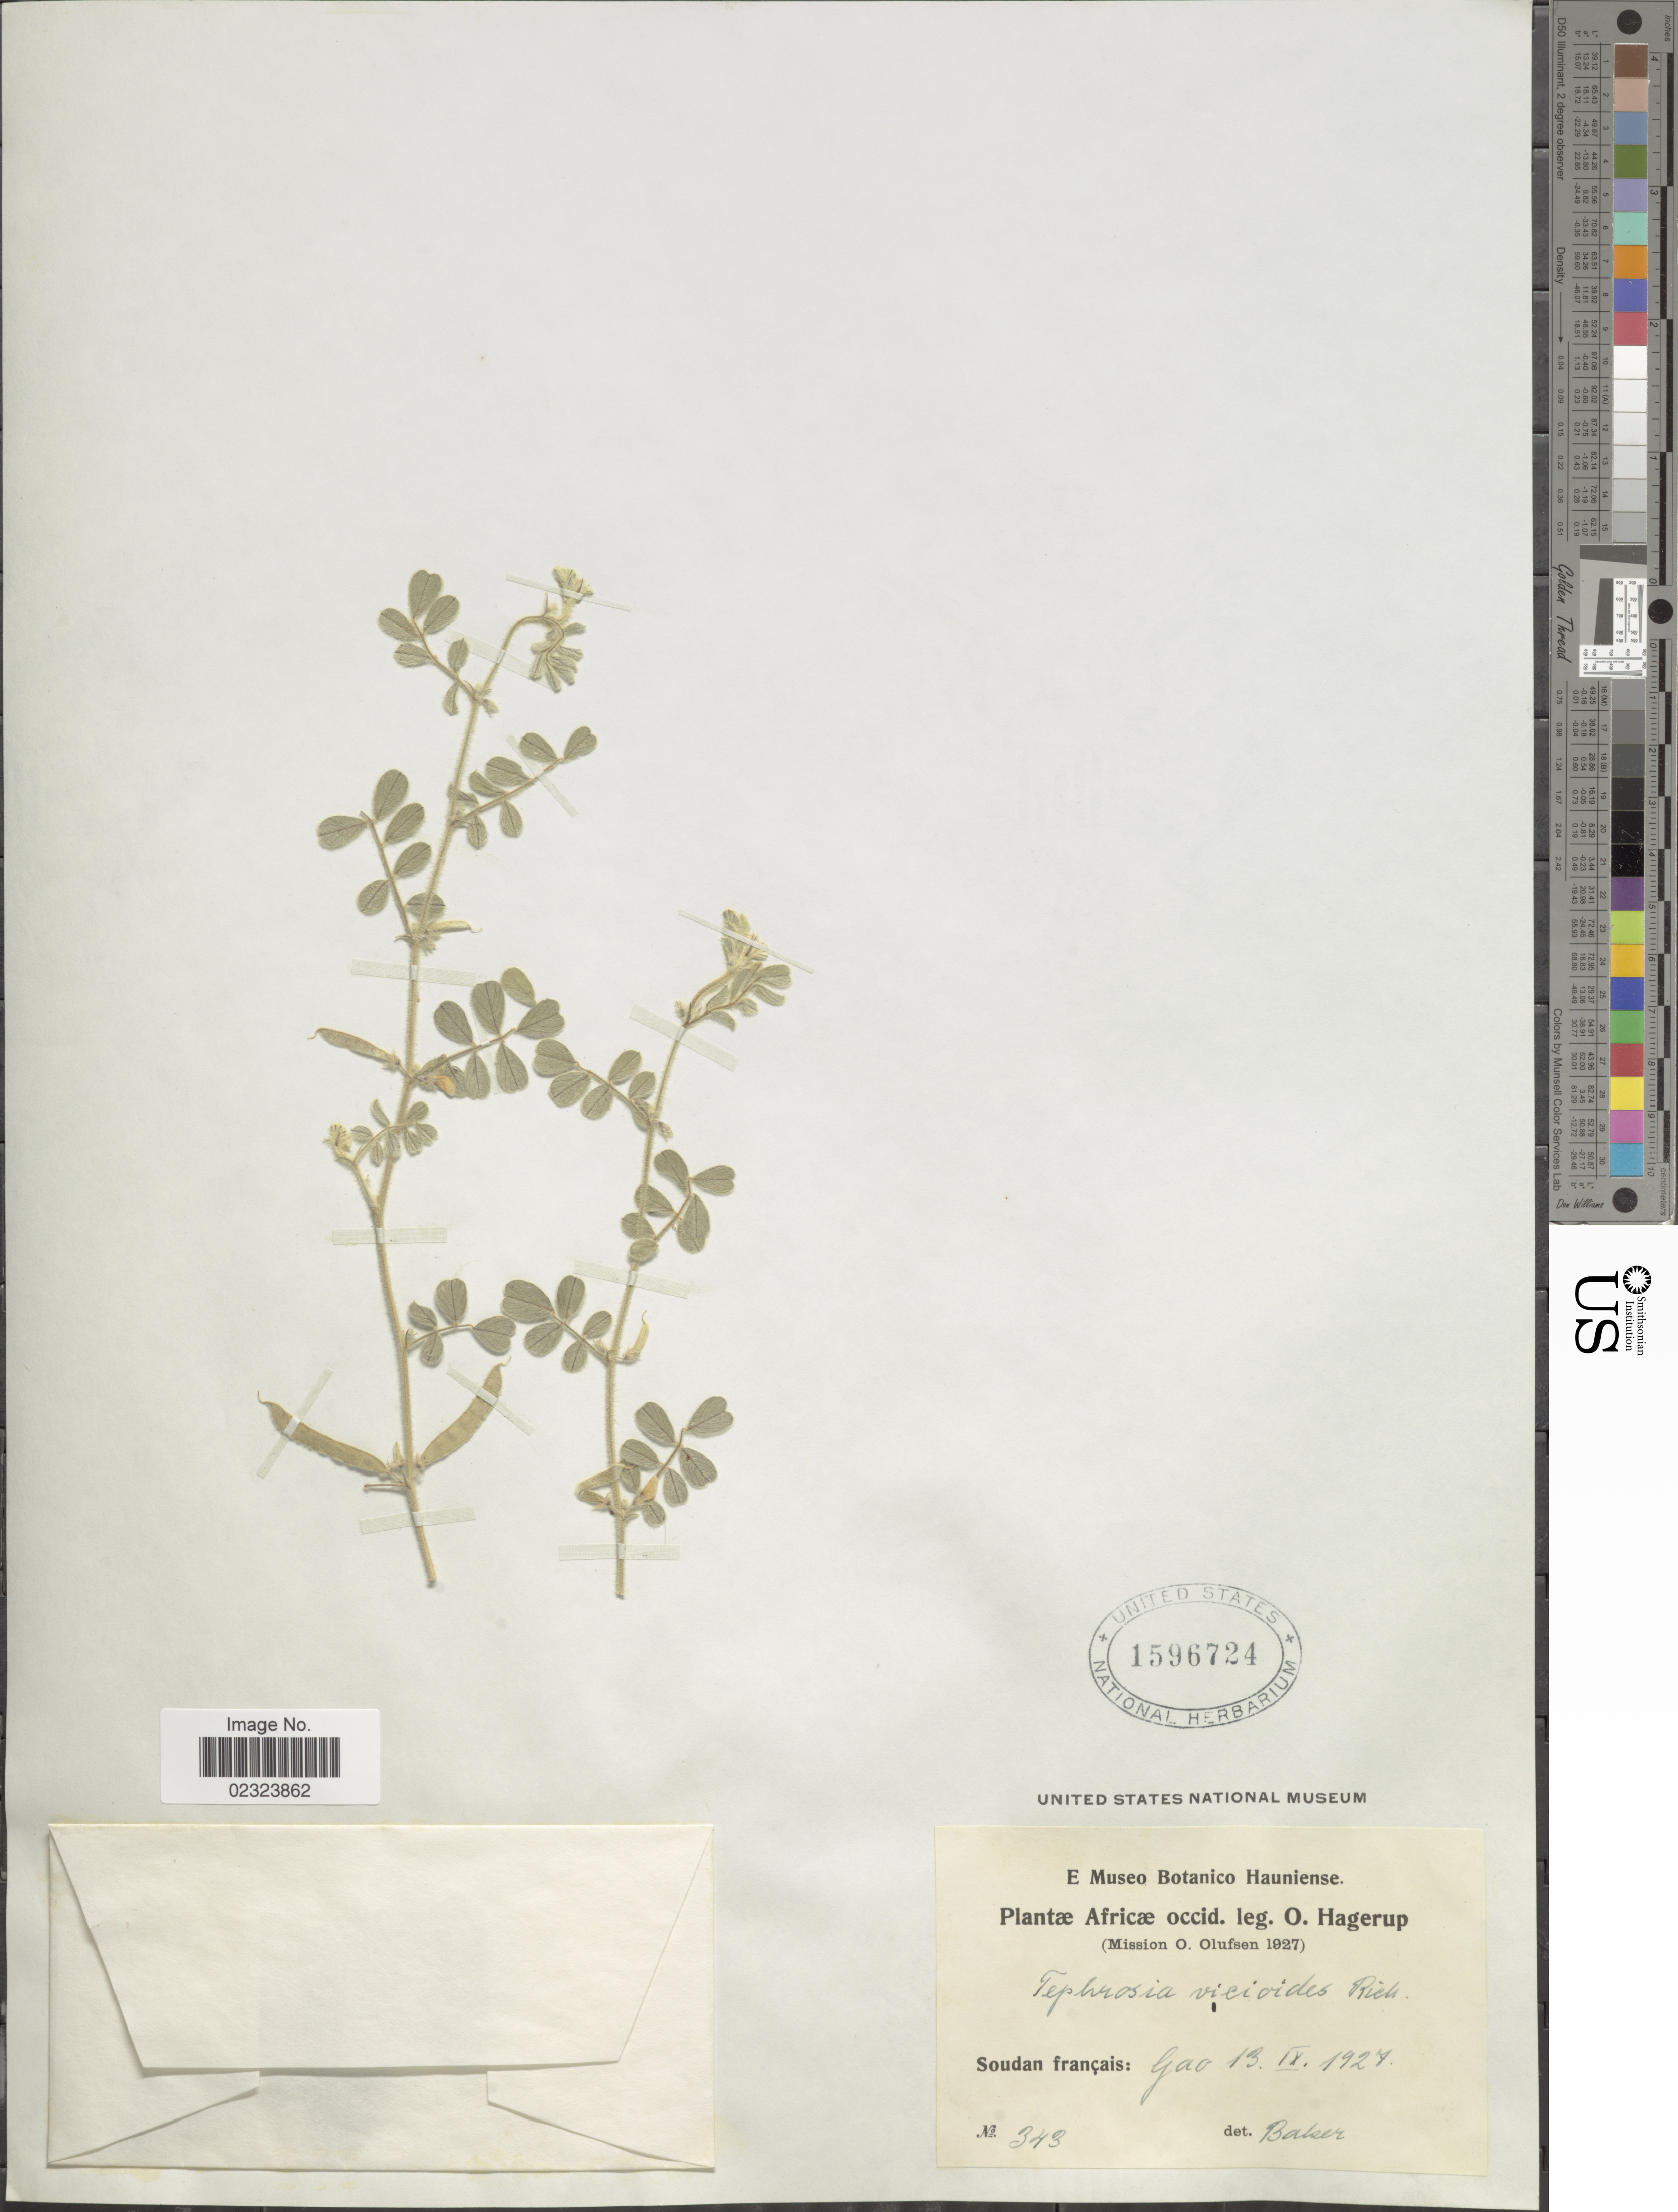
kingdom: Plantae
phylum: Tracheophyta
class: Magnoliopsida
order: Fabales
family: Fabaceae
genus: Tephrosia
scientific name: Tephrosia vicioides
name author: Schltdl.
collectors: O. Hagerup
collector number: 343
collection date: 1927-09-13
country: Mali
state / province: Gao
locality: Soudan francais. Africae occid.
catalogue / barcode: US 1596724